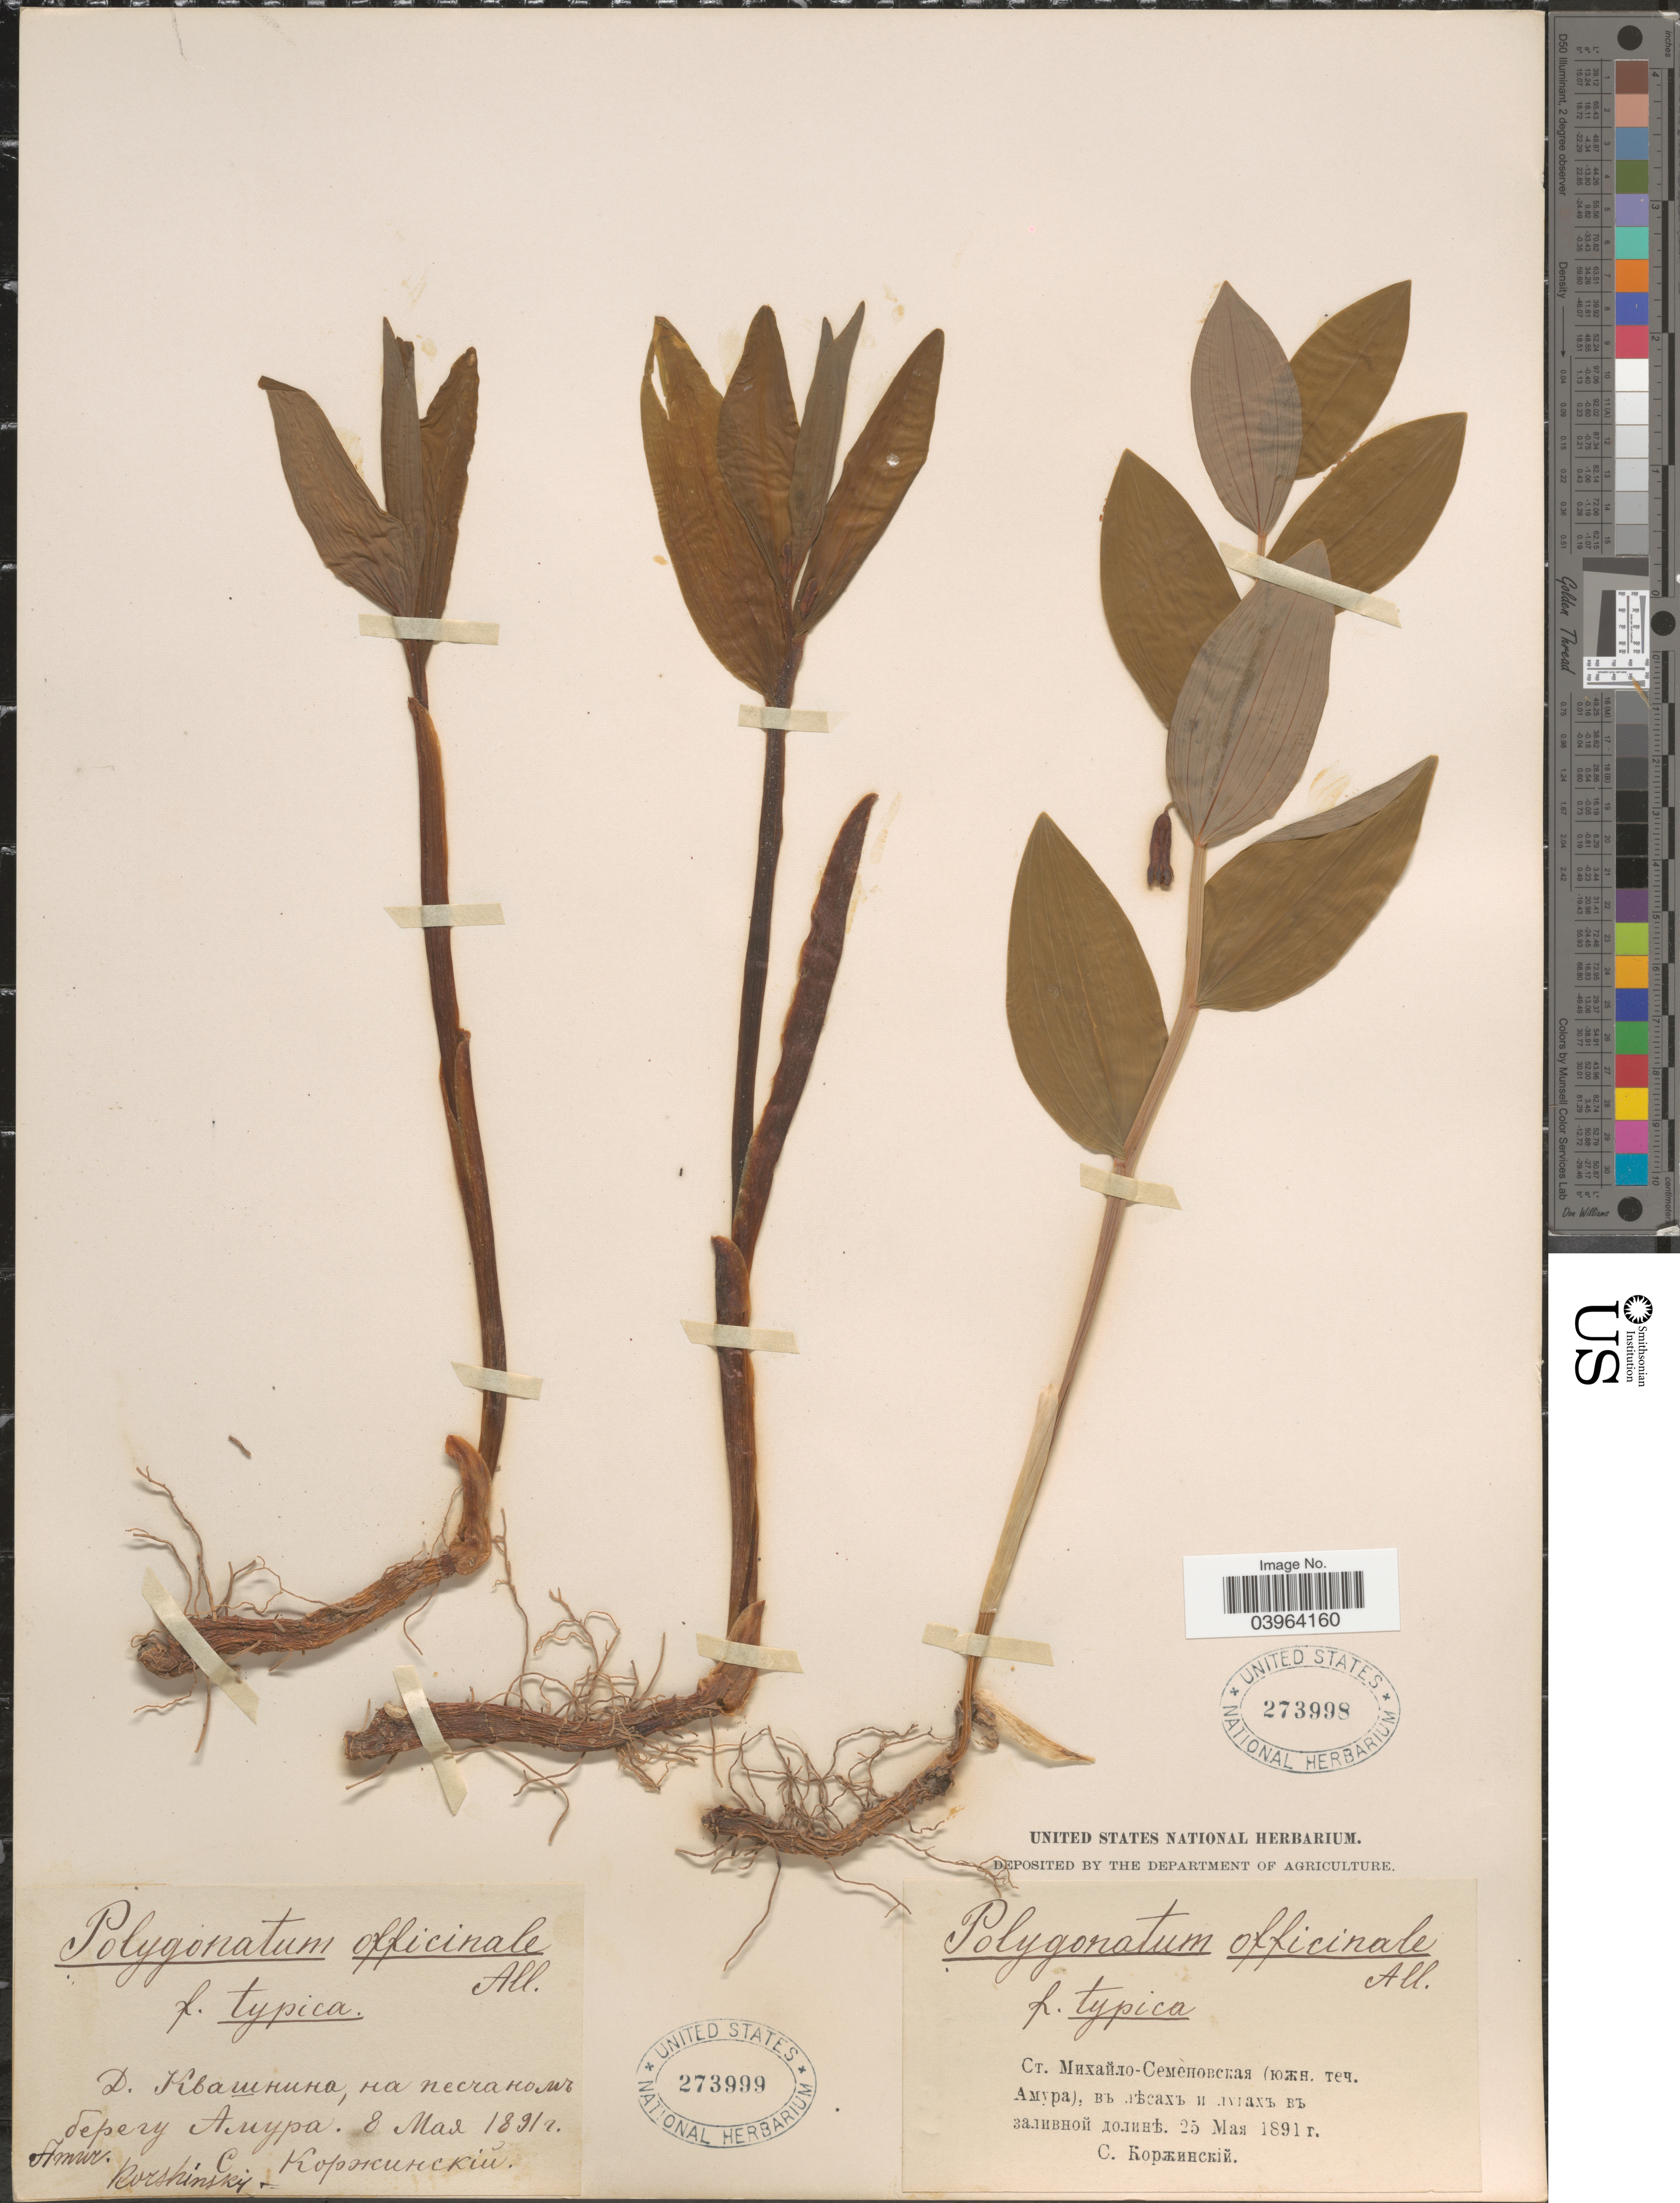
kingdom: Plantae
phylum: Tracheophyta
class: Liliopsida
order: Asparagales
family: Asparagaceae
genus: Polygonatum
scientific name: Polygonatum odoratum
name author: (Mill.) Druce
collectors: S. Korzhinskiy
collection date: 1891-05-25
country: Russian Federation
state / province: Jewish Autonomous O.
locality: Mikhailo-Semenovskaya (now Leninskoye), south flow of river Amur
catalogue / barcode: US 273999-2